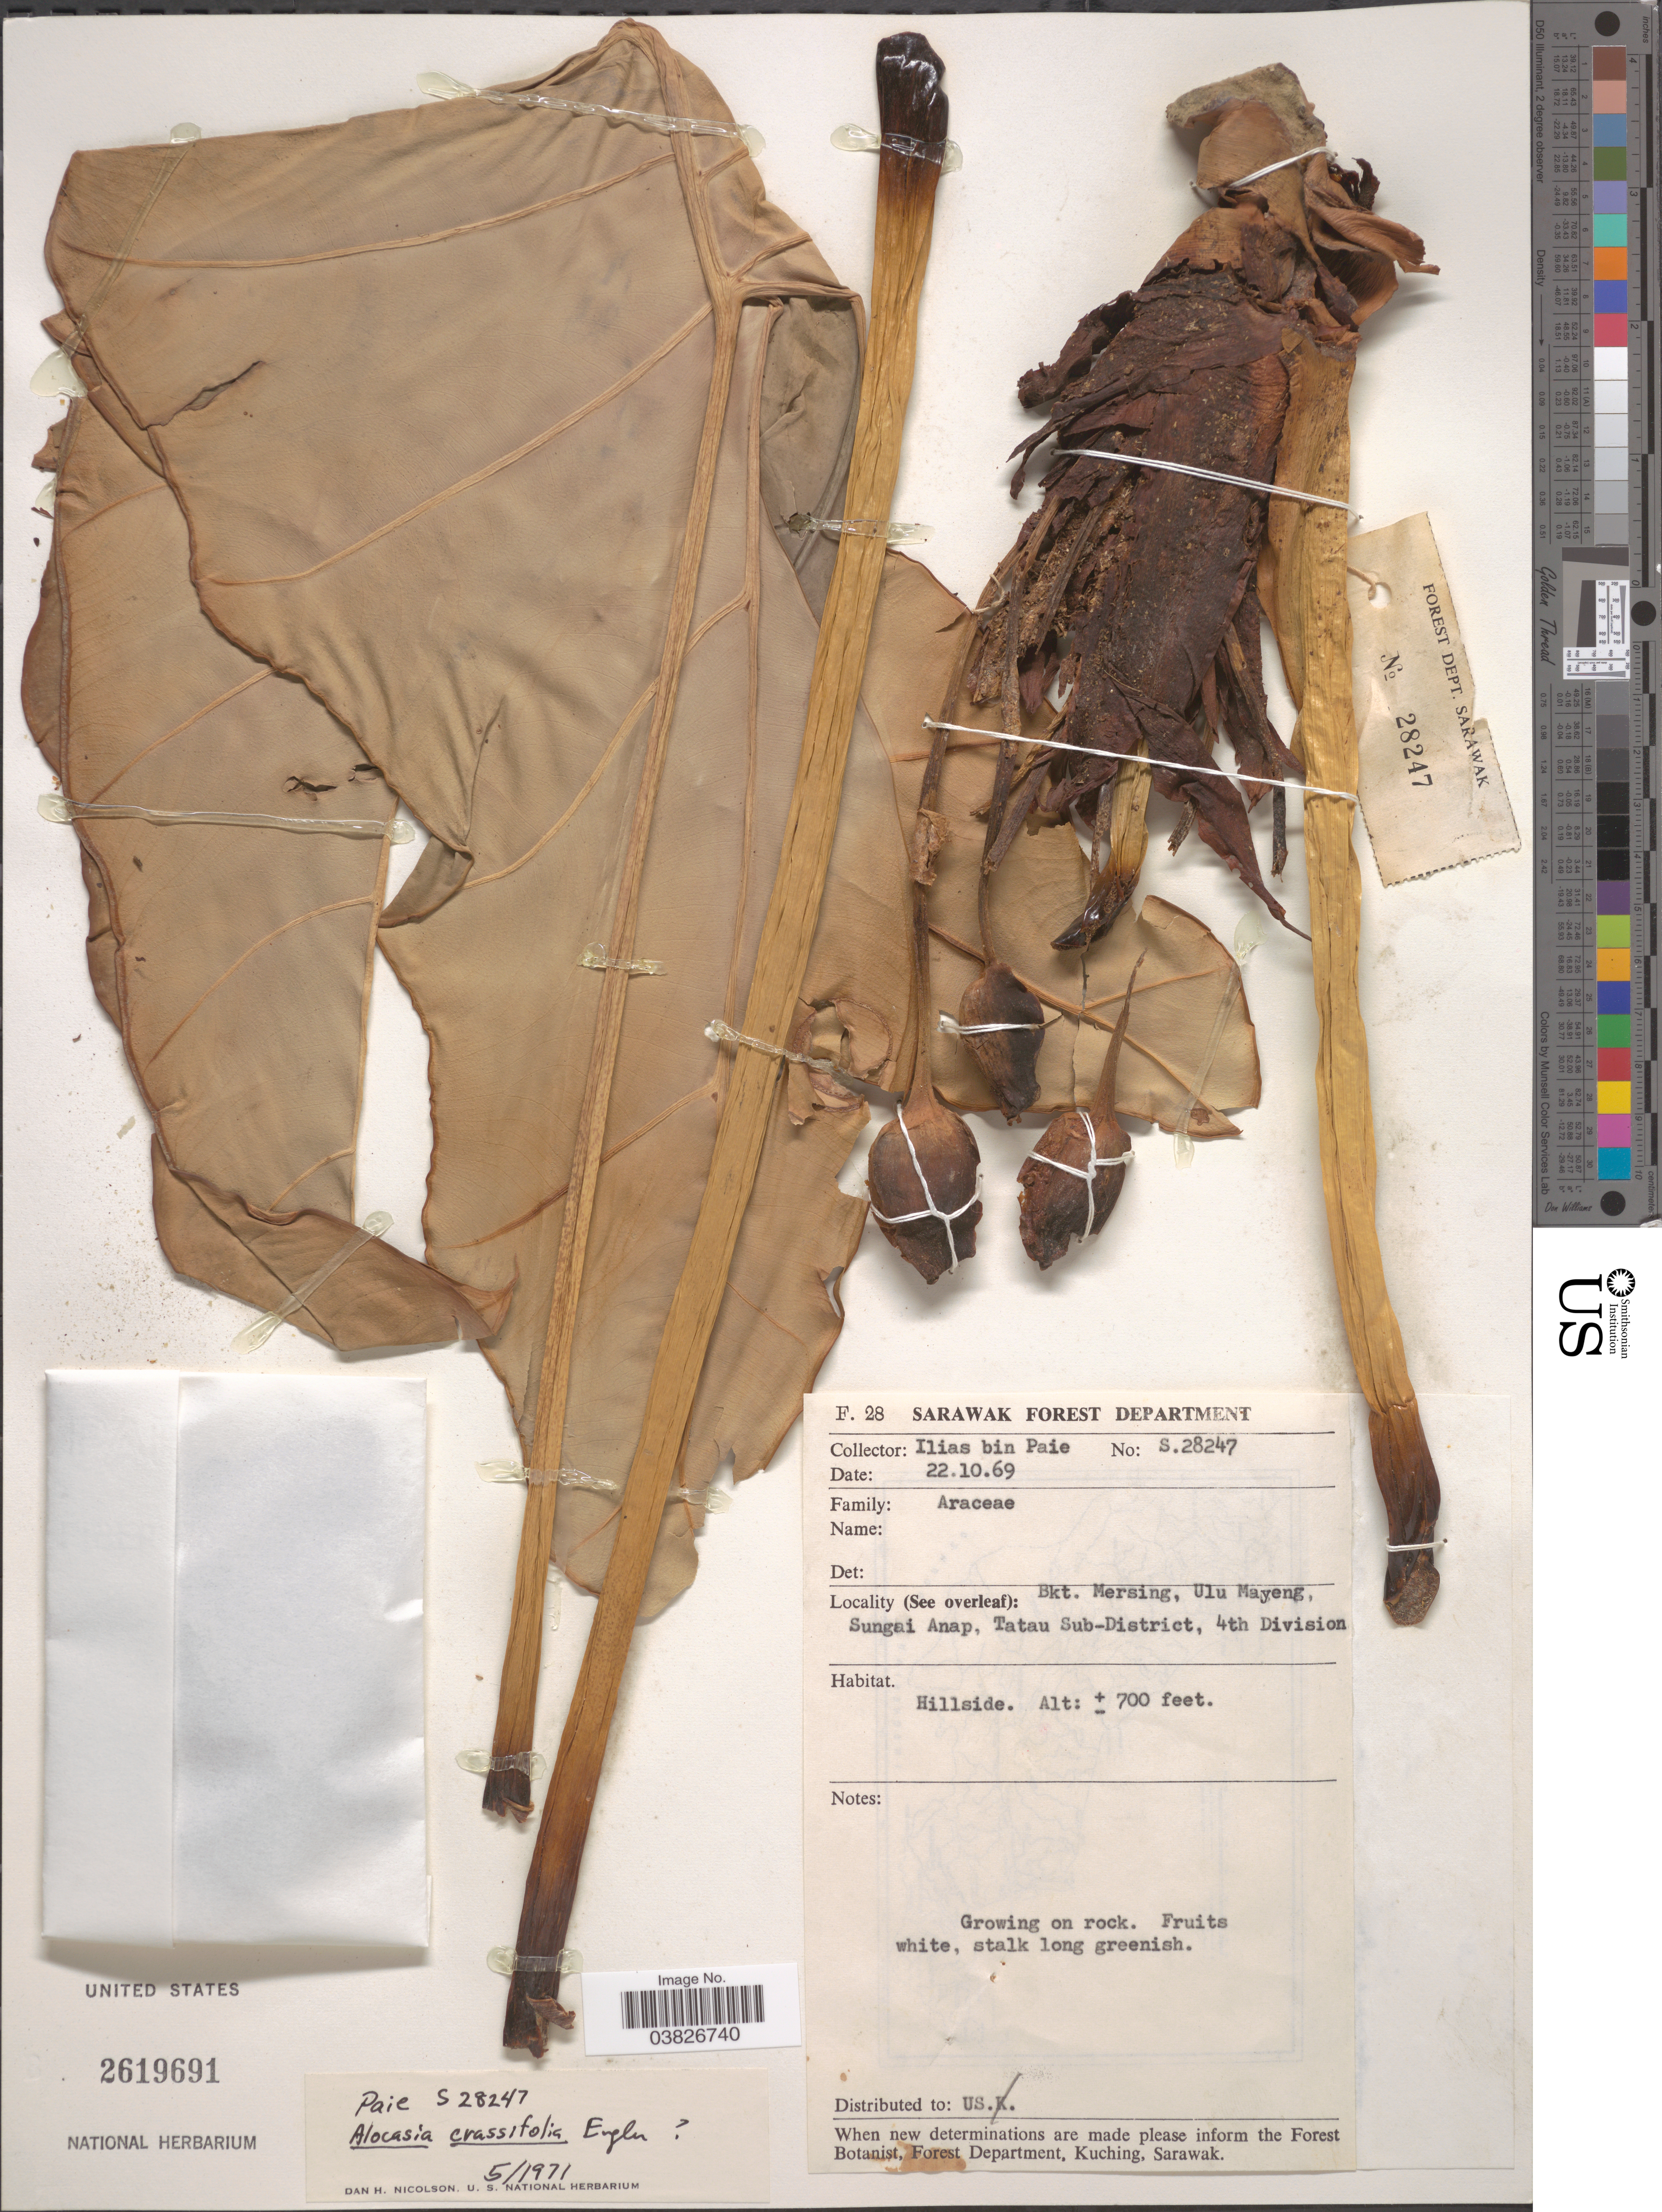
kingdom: Plantae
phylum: Tracheophyta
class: Liliopsida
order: Alismatales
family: Araceae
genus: Alocasia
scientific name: Alocasia crassifolia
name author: Engl.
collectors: I. bin Paie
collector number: S28247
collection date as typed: Transcribed d/m/y: 22/10/69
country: Malaysia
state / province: Sarawak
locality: Bkt. Mersing, Ulu Mayeng, Sungai Anap, Tatau Sub-District, 4th Division.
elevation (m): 213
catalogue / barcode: US 2619691